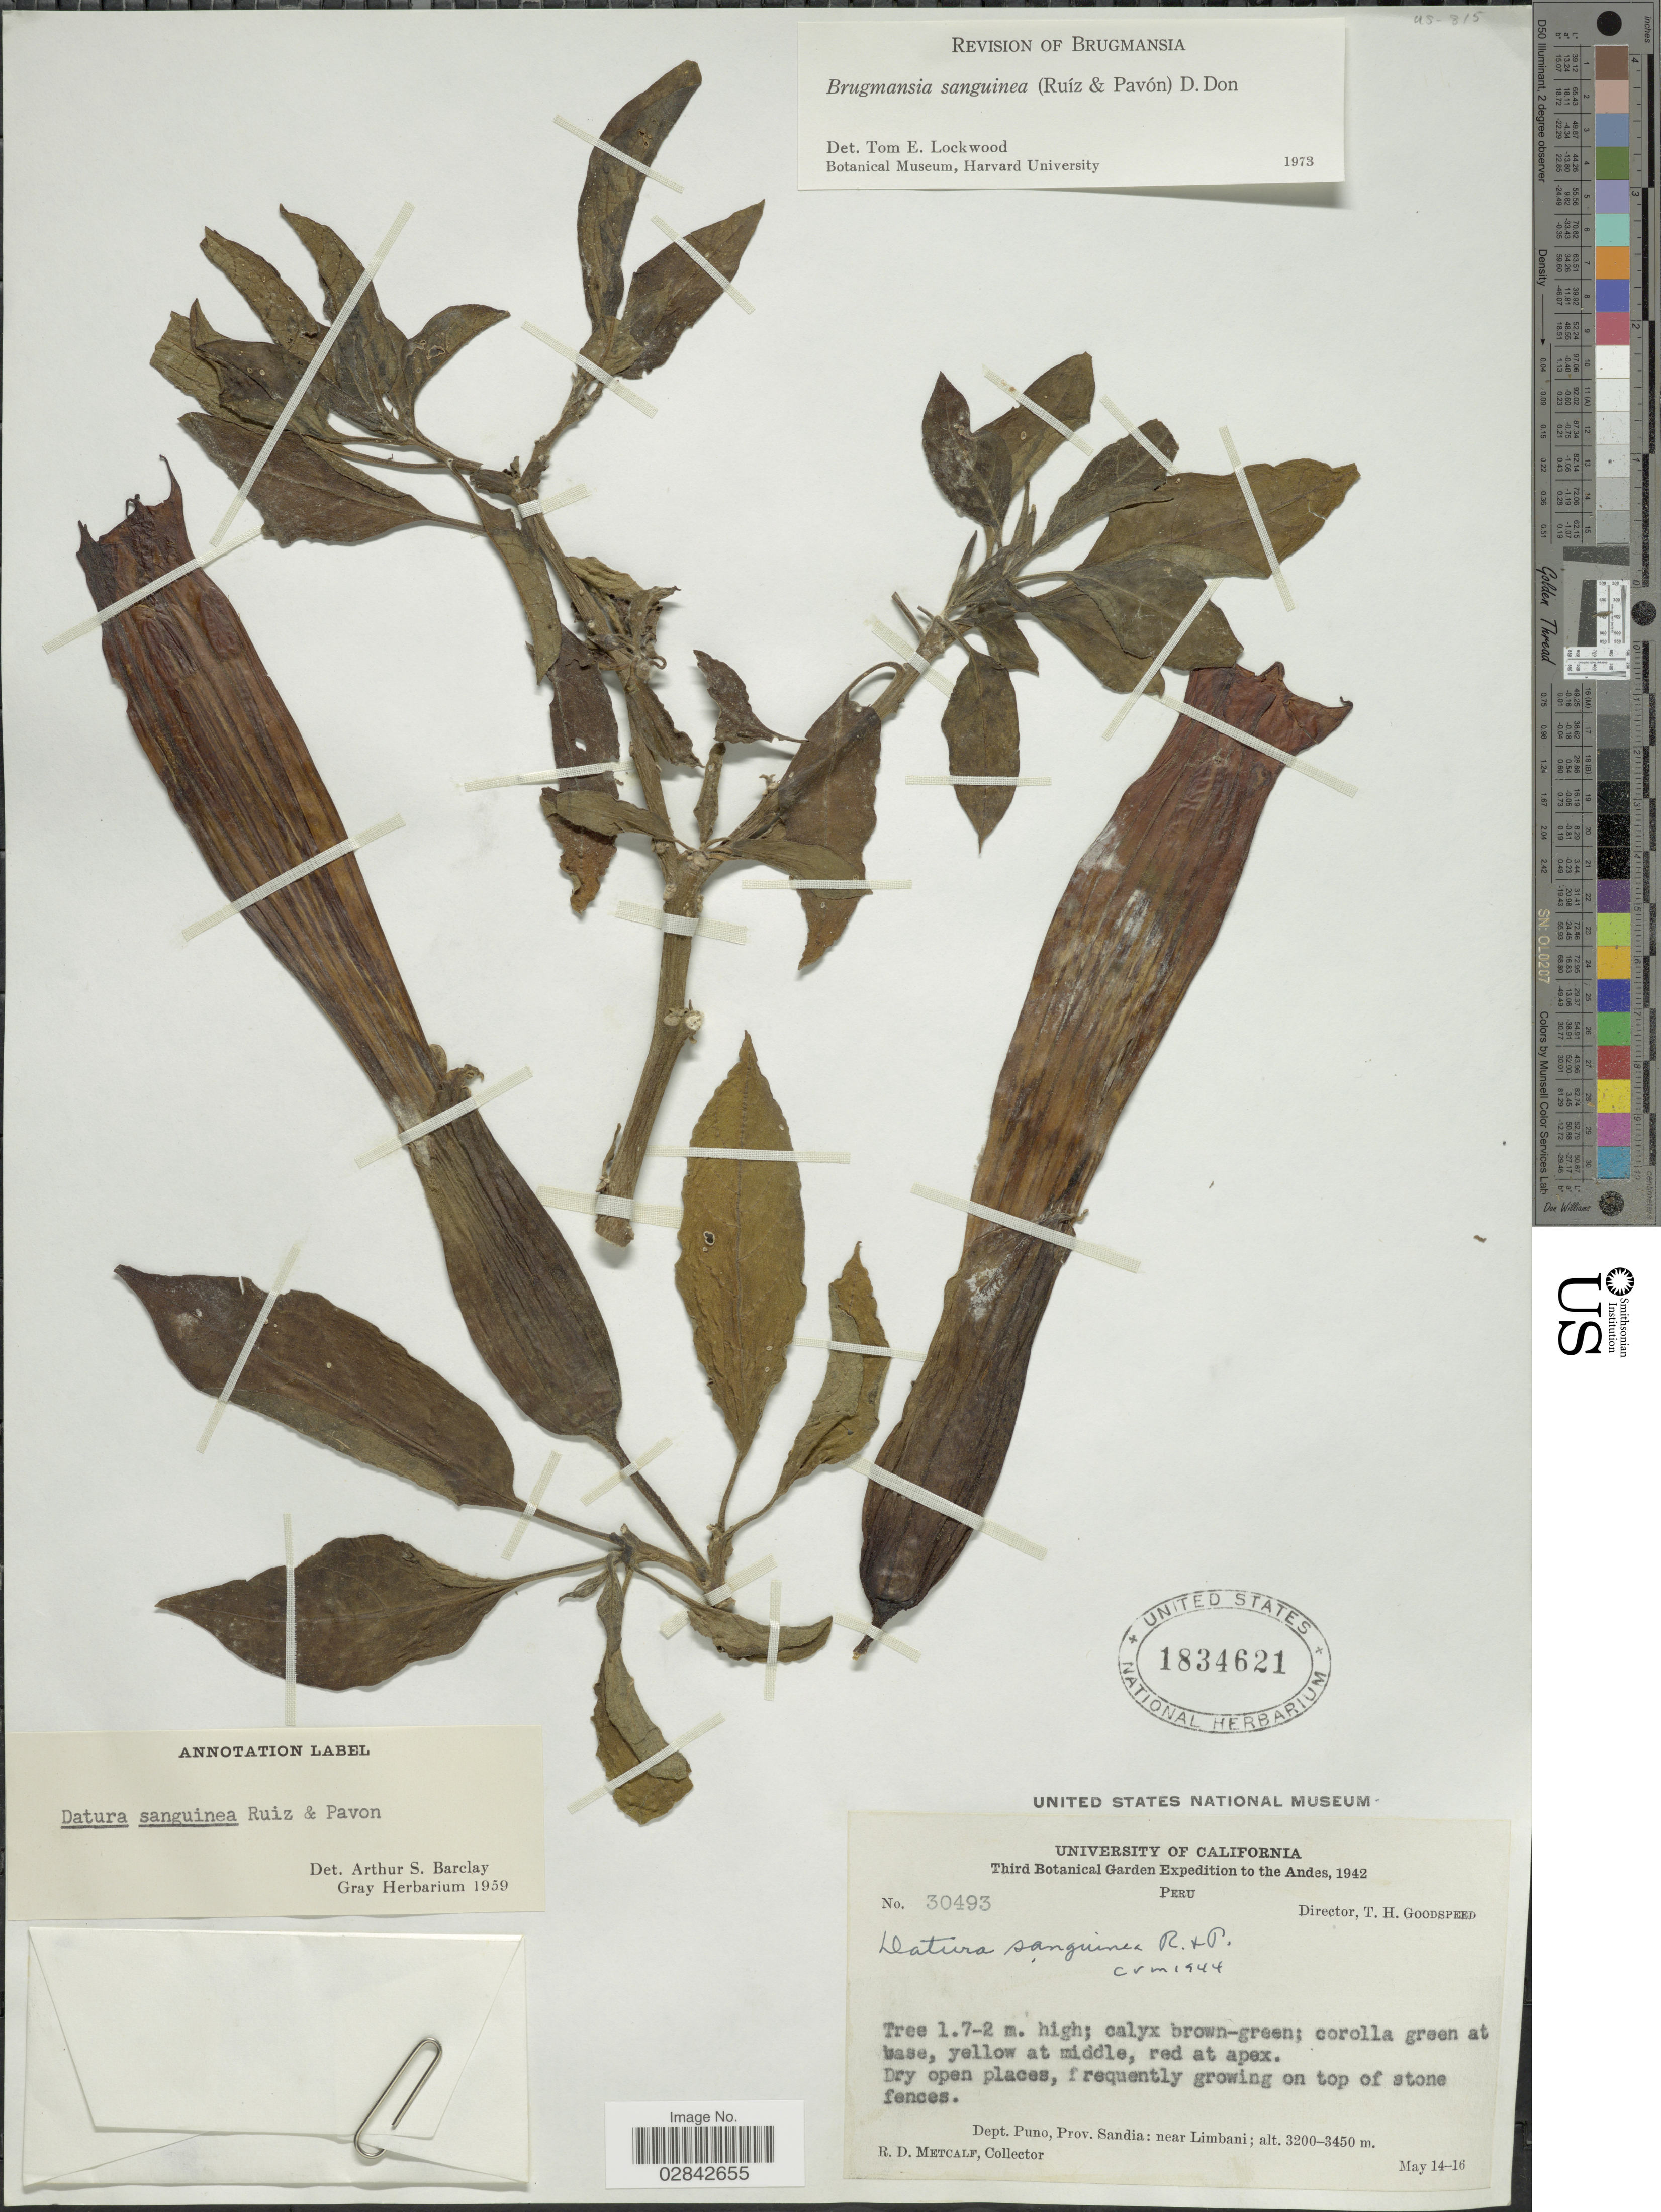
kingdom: Plantae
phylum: Tracheophyta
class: Magnoliopsida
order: Solanales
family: Solanaceae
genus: Brugmansia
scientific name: Brugmansia sanguinea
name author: (Ruiz & Pav.) D. Don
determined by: Lockwood, T. E.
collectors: R. D. Metcalf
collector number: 30493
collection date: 1942-05-14/1942-05-16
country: Peru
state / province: Puno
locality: Andes, Dept. Puno, Prov. Sandia: near Limbani.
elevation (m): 3200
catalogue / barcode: US 1834621